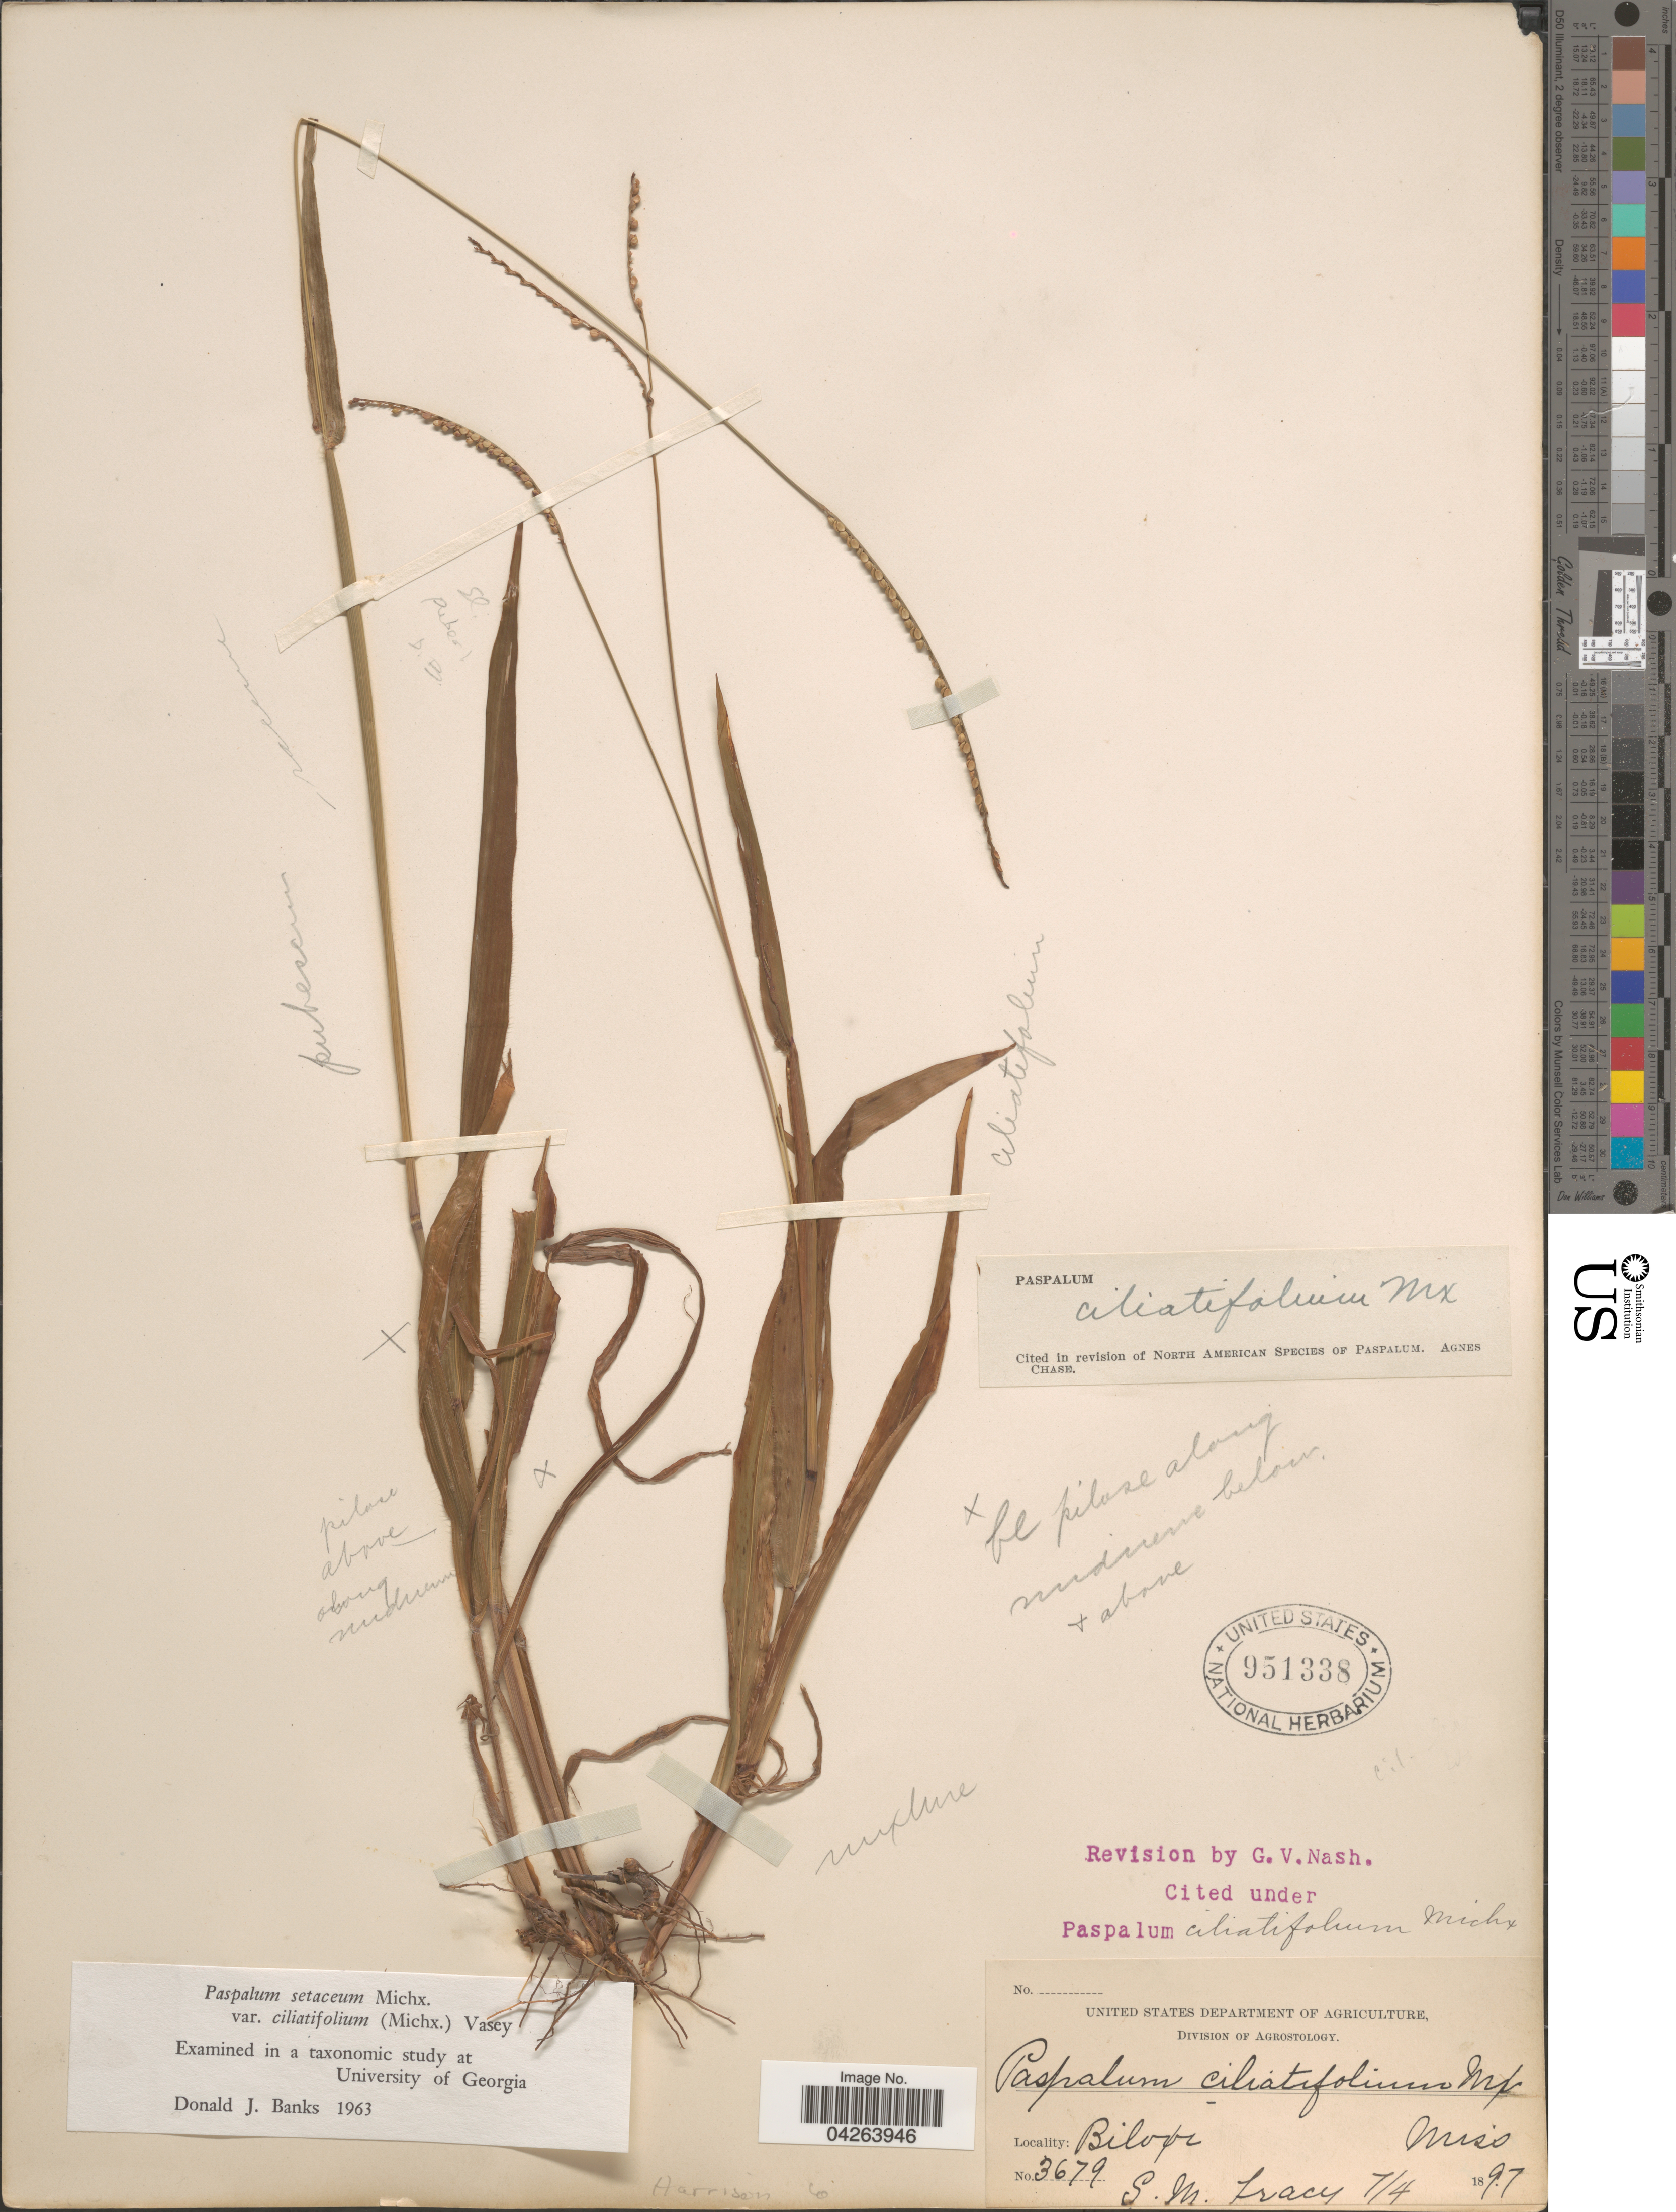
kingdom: Plantae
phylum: Tracheophyta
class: Liliopsida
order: Poales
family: Poaceae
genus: Paspalum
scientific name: Paspalum setaceum var. ciliatifolium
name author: (Michx.) Vasey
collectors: S. M. Tracy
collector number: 3679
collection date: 1897-07-04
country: United States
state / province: Mississippi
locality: Biloxi. Harrison Co.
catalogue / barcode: US 951338